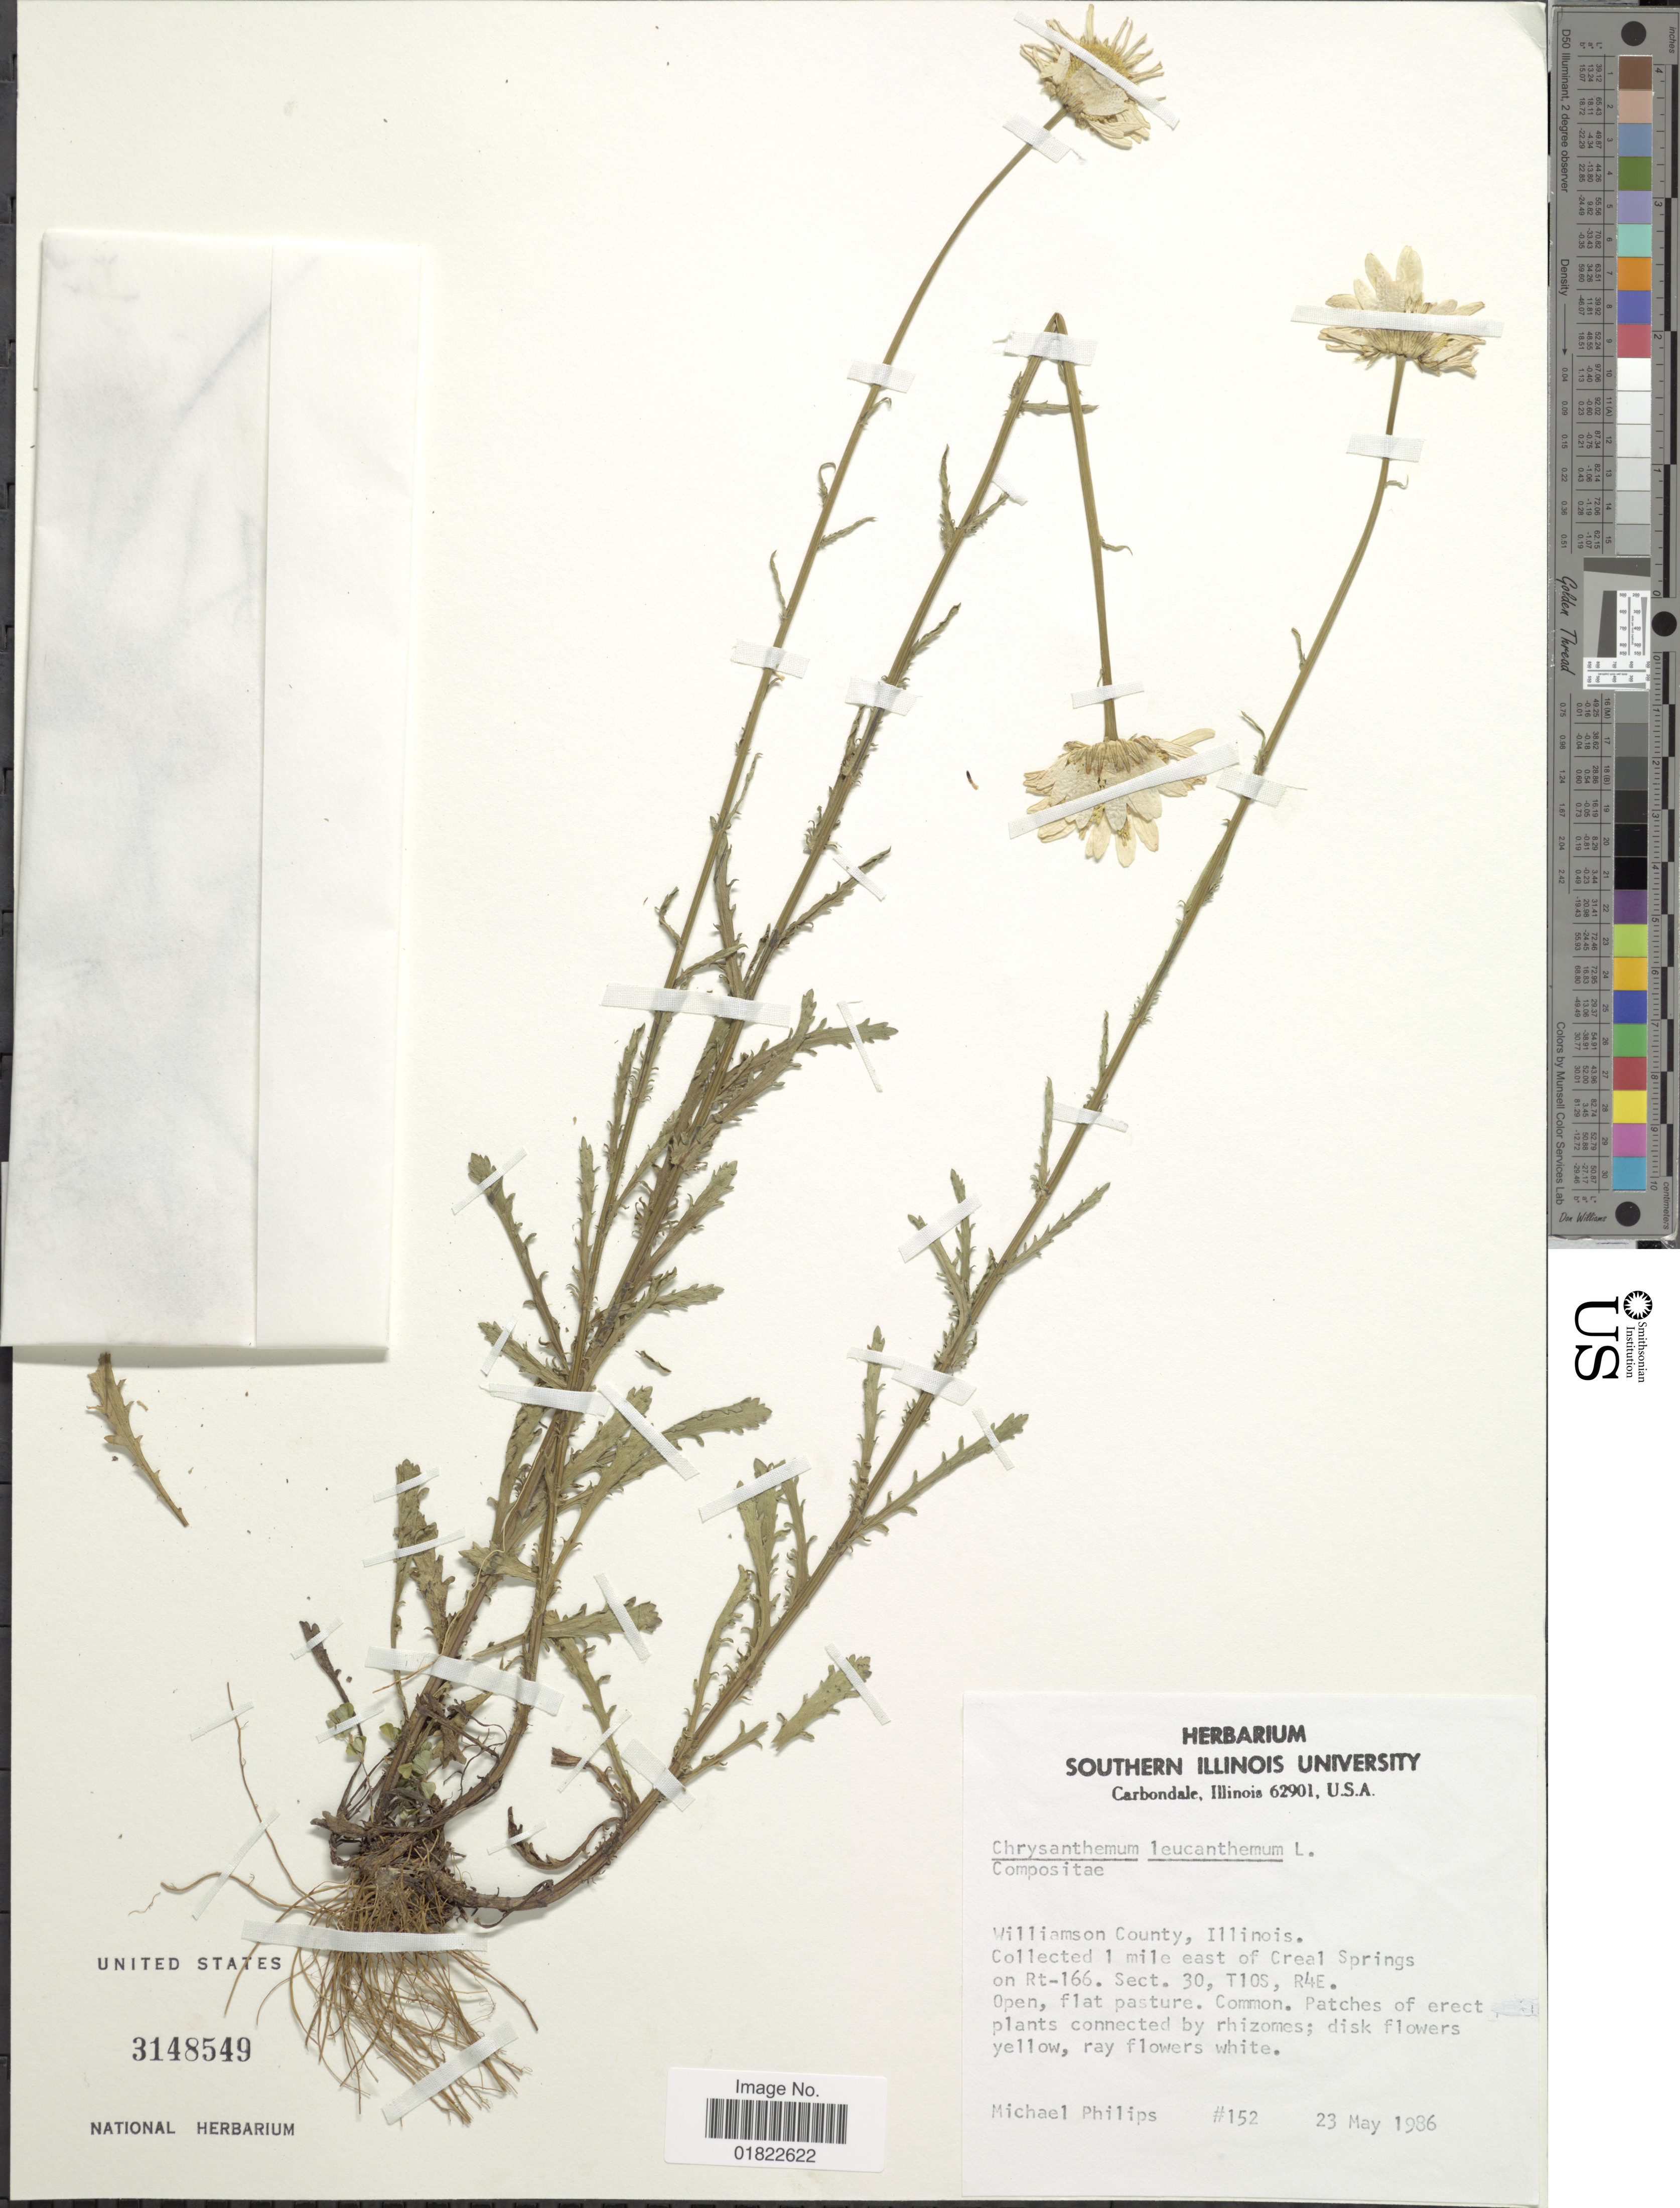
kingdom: Plantae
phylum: Tracheophyta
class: Magnoliopsida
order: Asterales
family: Asteraceae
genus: Leucanthemum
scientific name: Leucanthemum vulgare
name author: Lam.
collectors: M. Philips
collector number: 152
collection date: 1986-05-23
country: United States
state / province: Illinois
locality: Williamson County, Illinois. Collected 1 miles east of Creal Springs on Rt-166. Sect. 30, T10S, R4E.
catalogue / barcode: US 3148549